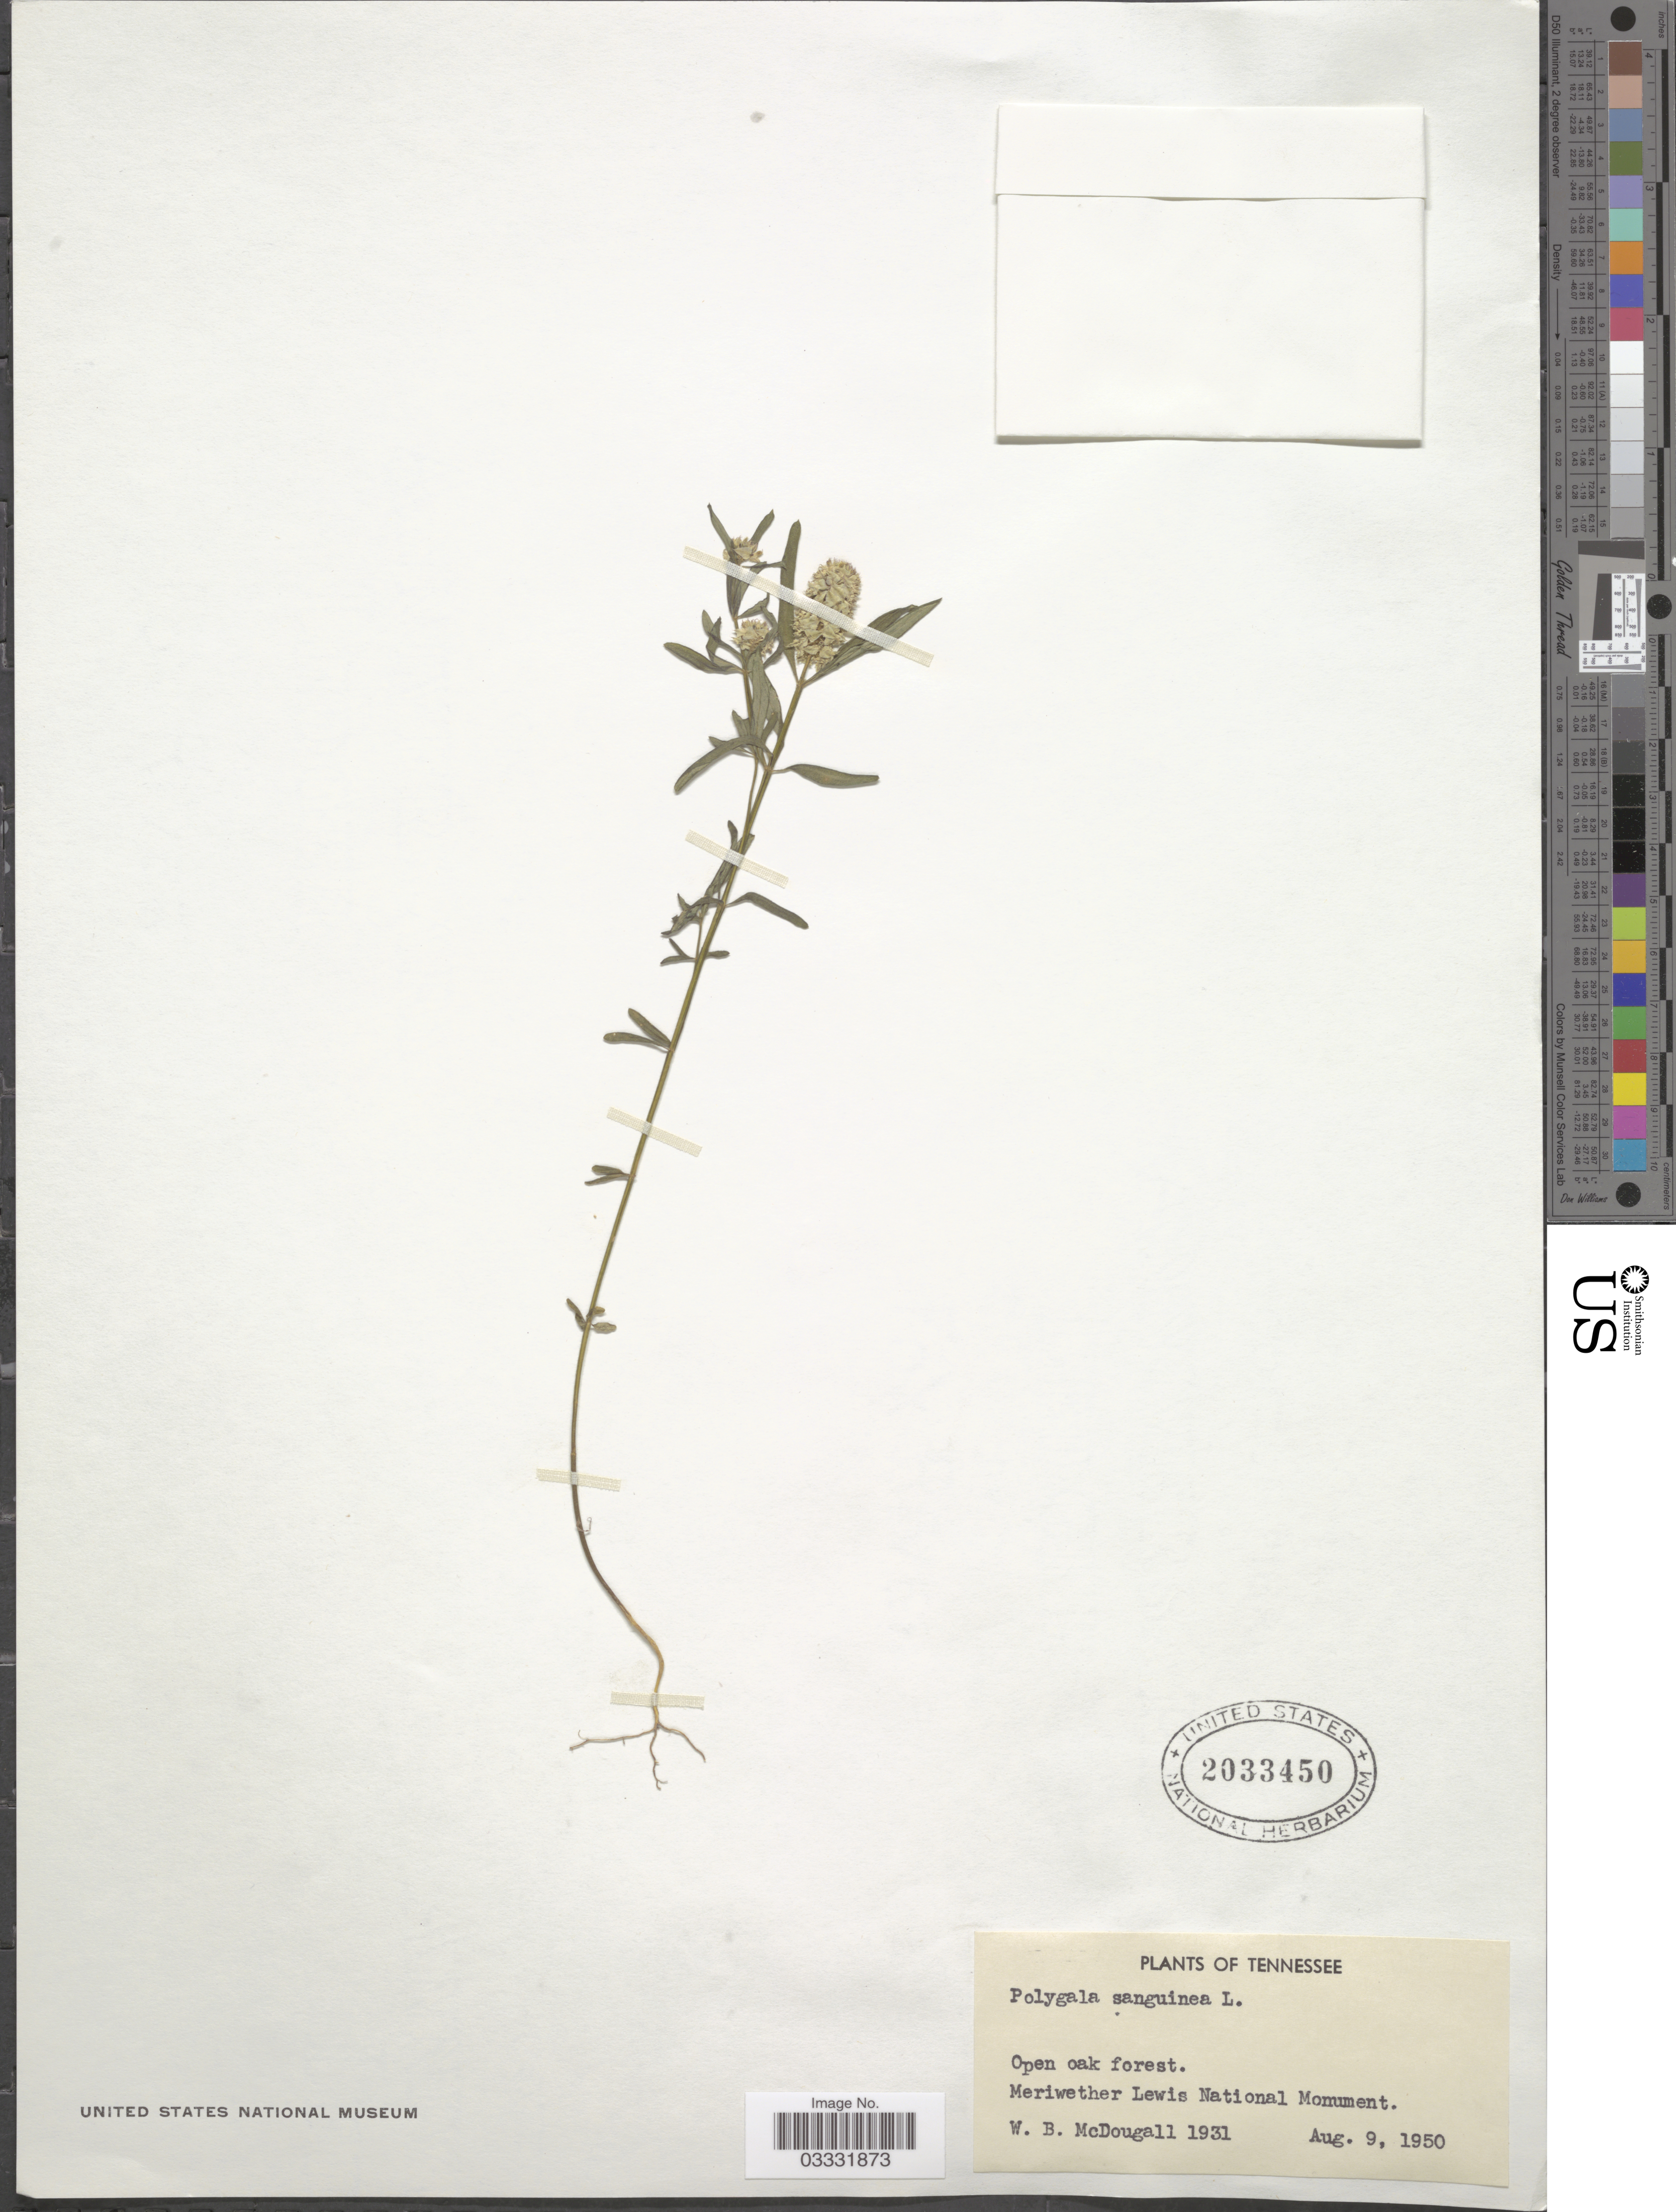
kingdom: Plantae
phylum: Tracheophyta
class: Magnoliopsida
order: Fabales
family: Polygalaceae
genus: Polygala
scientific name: Polygala sanguinea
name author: L.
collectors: W. B. McDougall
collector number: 1931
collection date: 1950-08-09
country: United States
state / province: Tennessee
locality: Meriwether Lewis National Monument.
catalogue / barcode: US 2033450